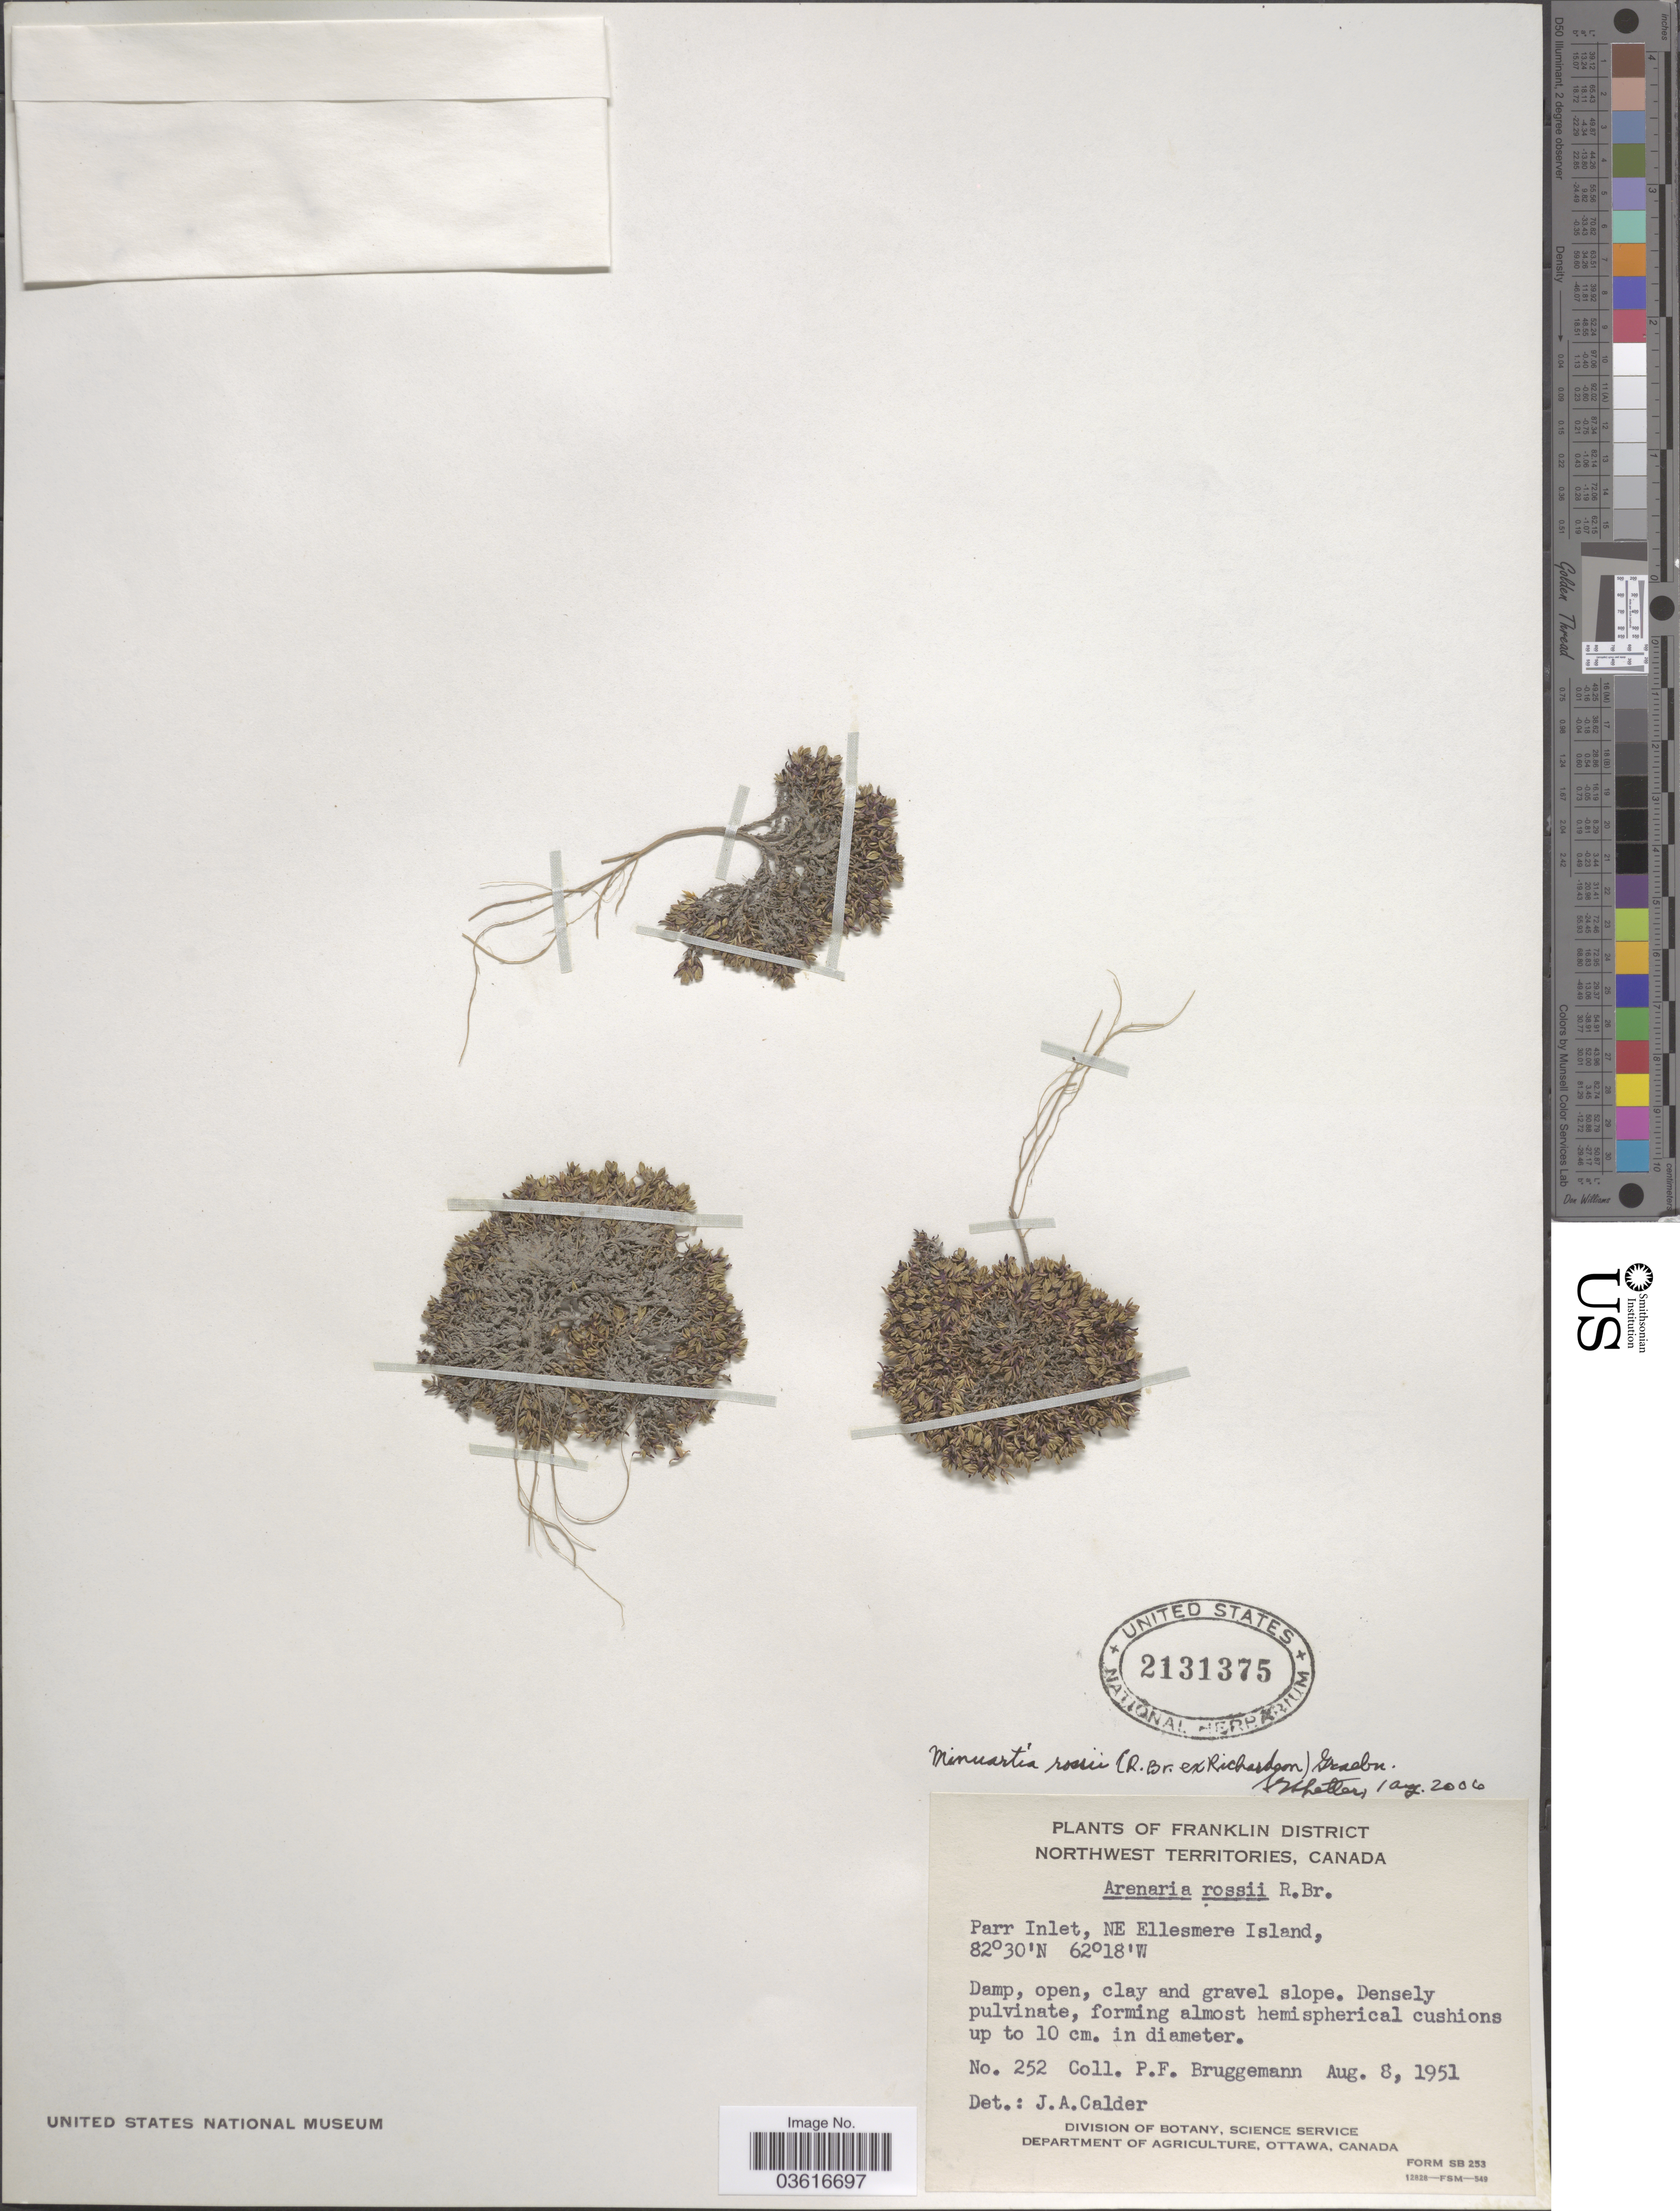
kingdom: Plantae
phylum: Tracheophyta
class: Magnoliopsida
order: Caryophyllales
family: Caryophyllaceae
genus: Minuartia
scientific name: Minuartia rossii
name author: (R. Br. ex Richardson) Graebn.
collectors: P. Bruggemann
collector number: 252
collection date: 1951-08-08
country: Canada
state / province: Northwest Territories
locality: Franklin District. Parr Inlet, NE Ellesmere Island.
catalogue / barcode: US 2131375